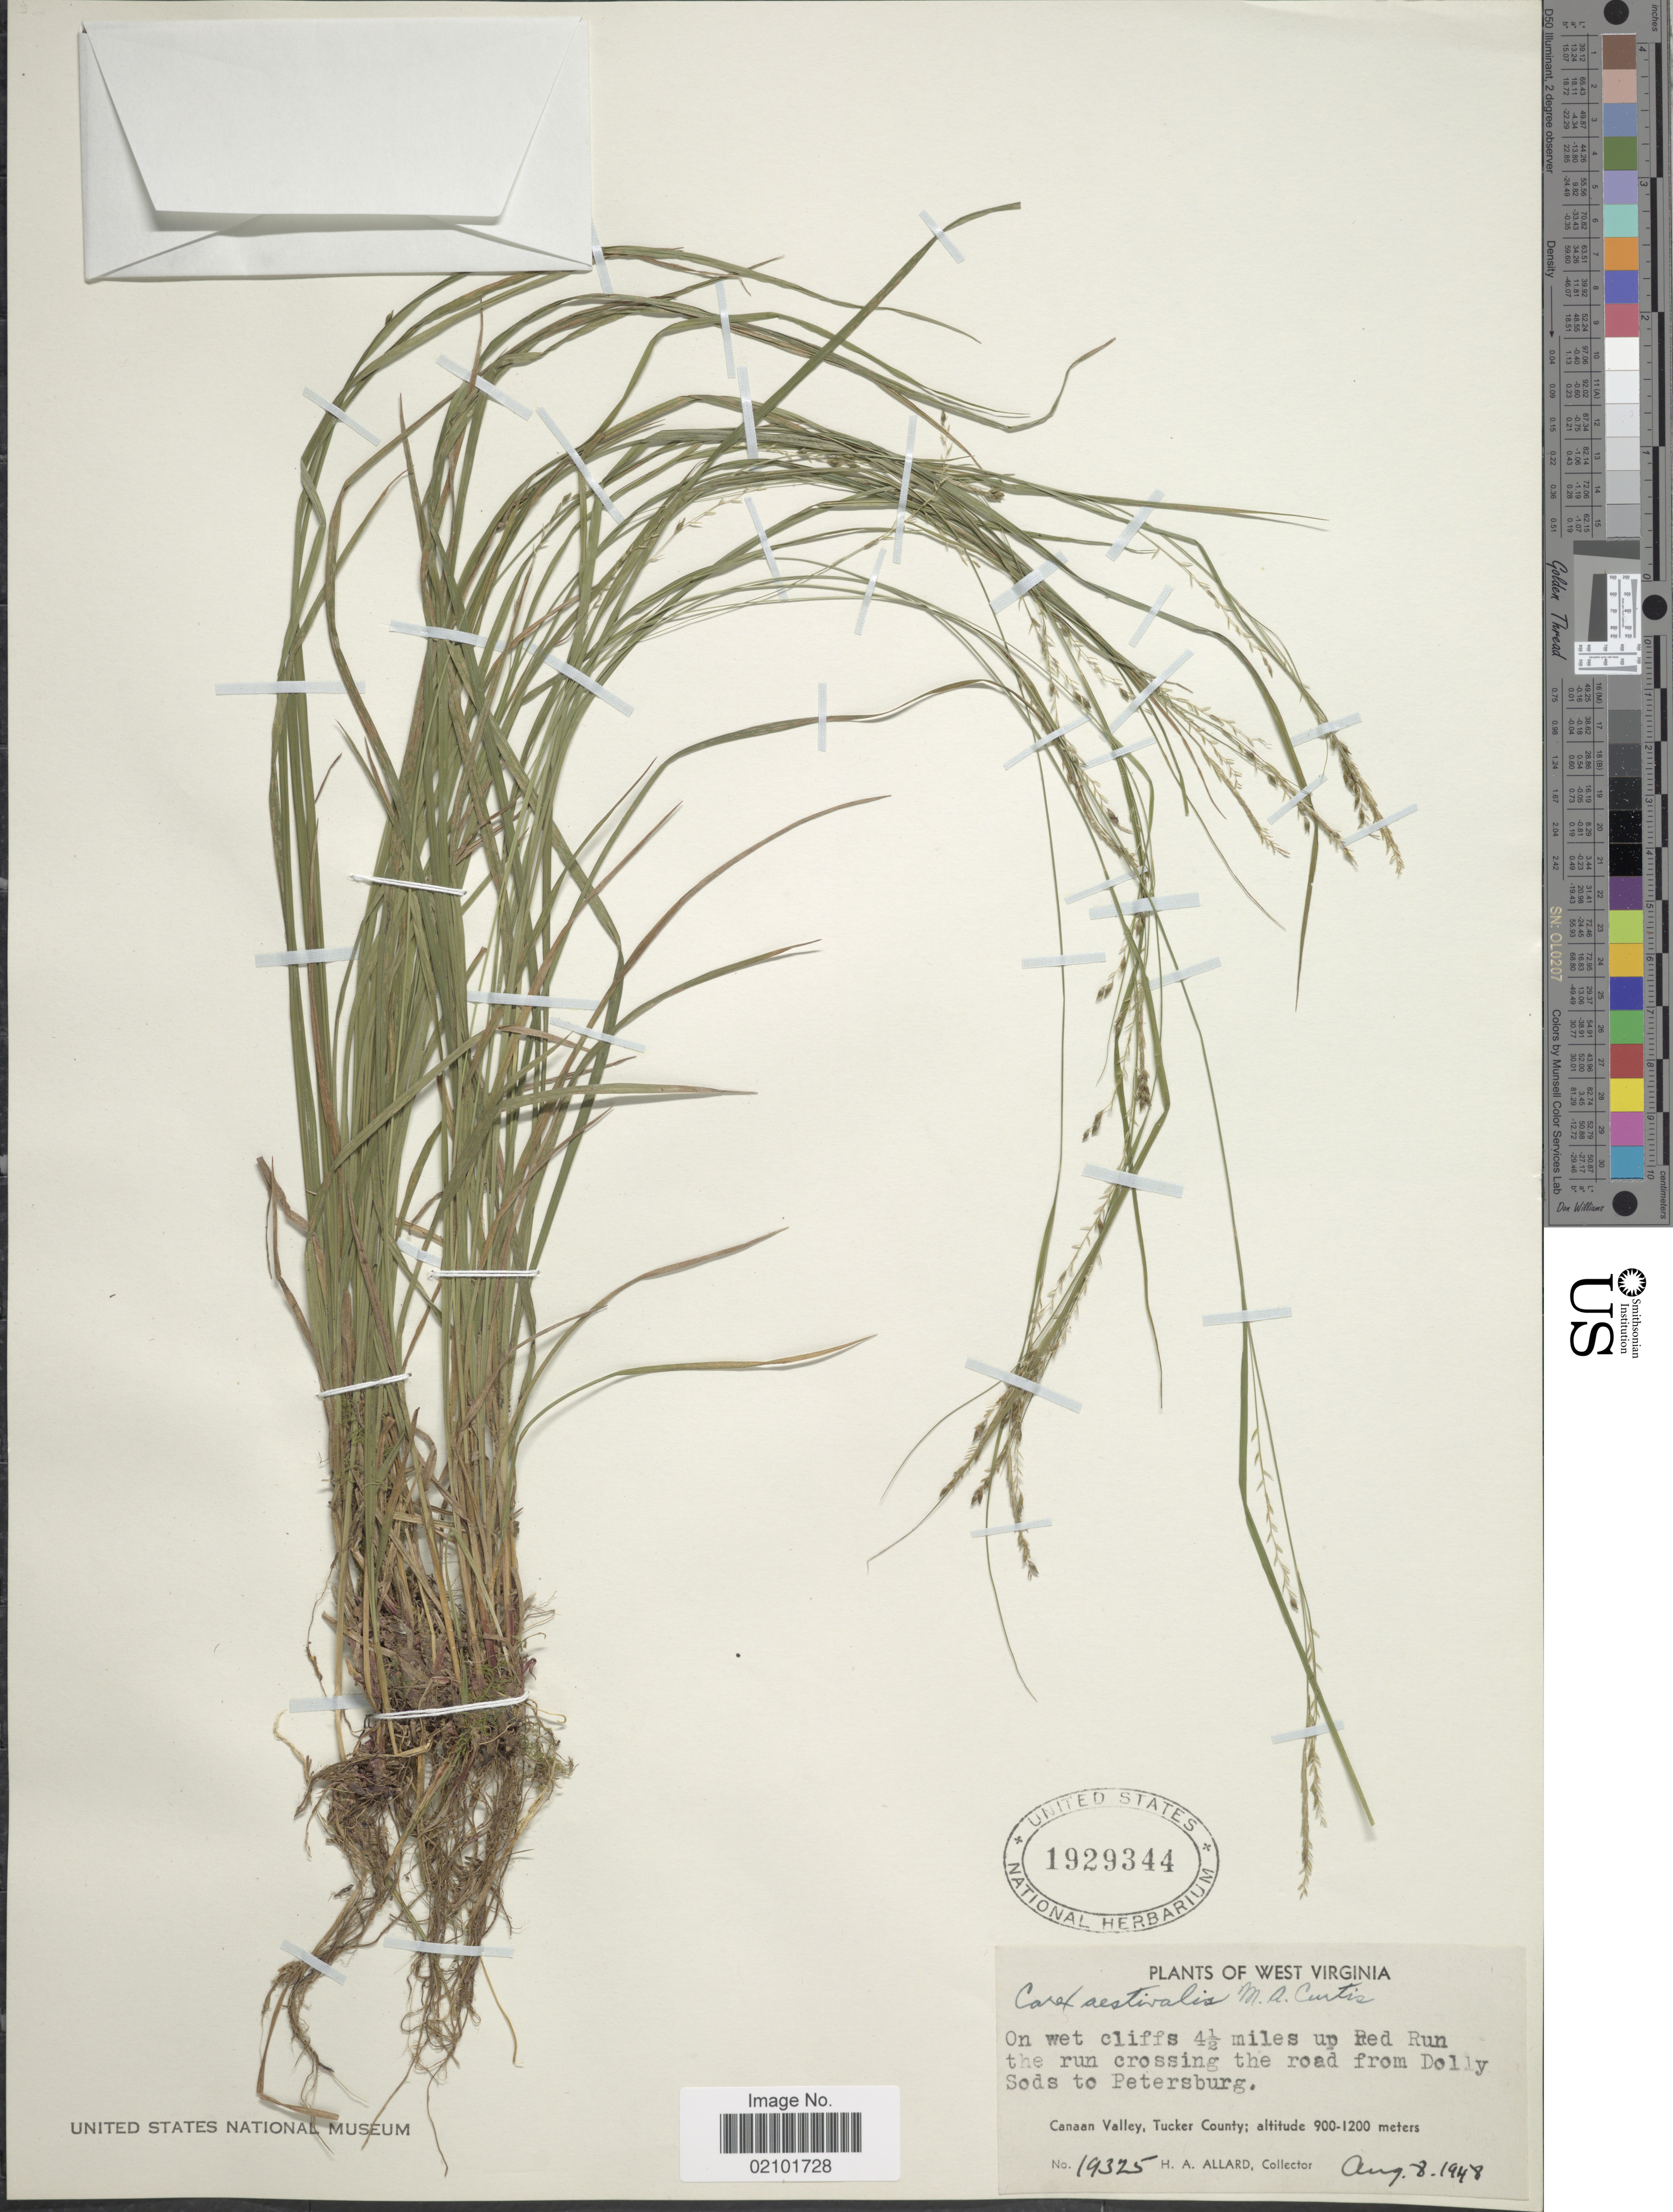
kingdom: Plantae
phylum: Tracheophyta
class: Liliopsida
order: Poales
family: Cyperaceae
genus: Carex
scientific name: Carex aestivalis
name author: M.A. Curtis ex A. Gray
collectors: H. A. Allard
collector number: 19325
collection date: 1948-08-08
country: United States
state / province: West Virginia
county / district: Tucker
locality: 4½ miles up Red Run the run crossing the road from Dolly Sods to Petersburg. Canaan Valley, Tucker County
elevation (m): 900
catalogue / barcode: US 1929344